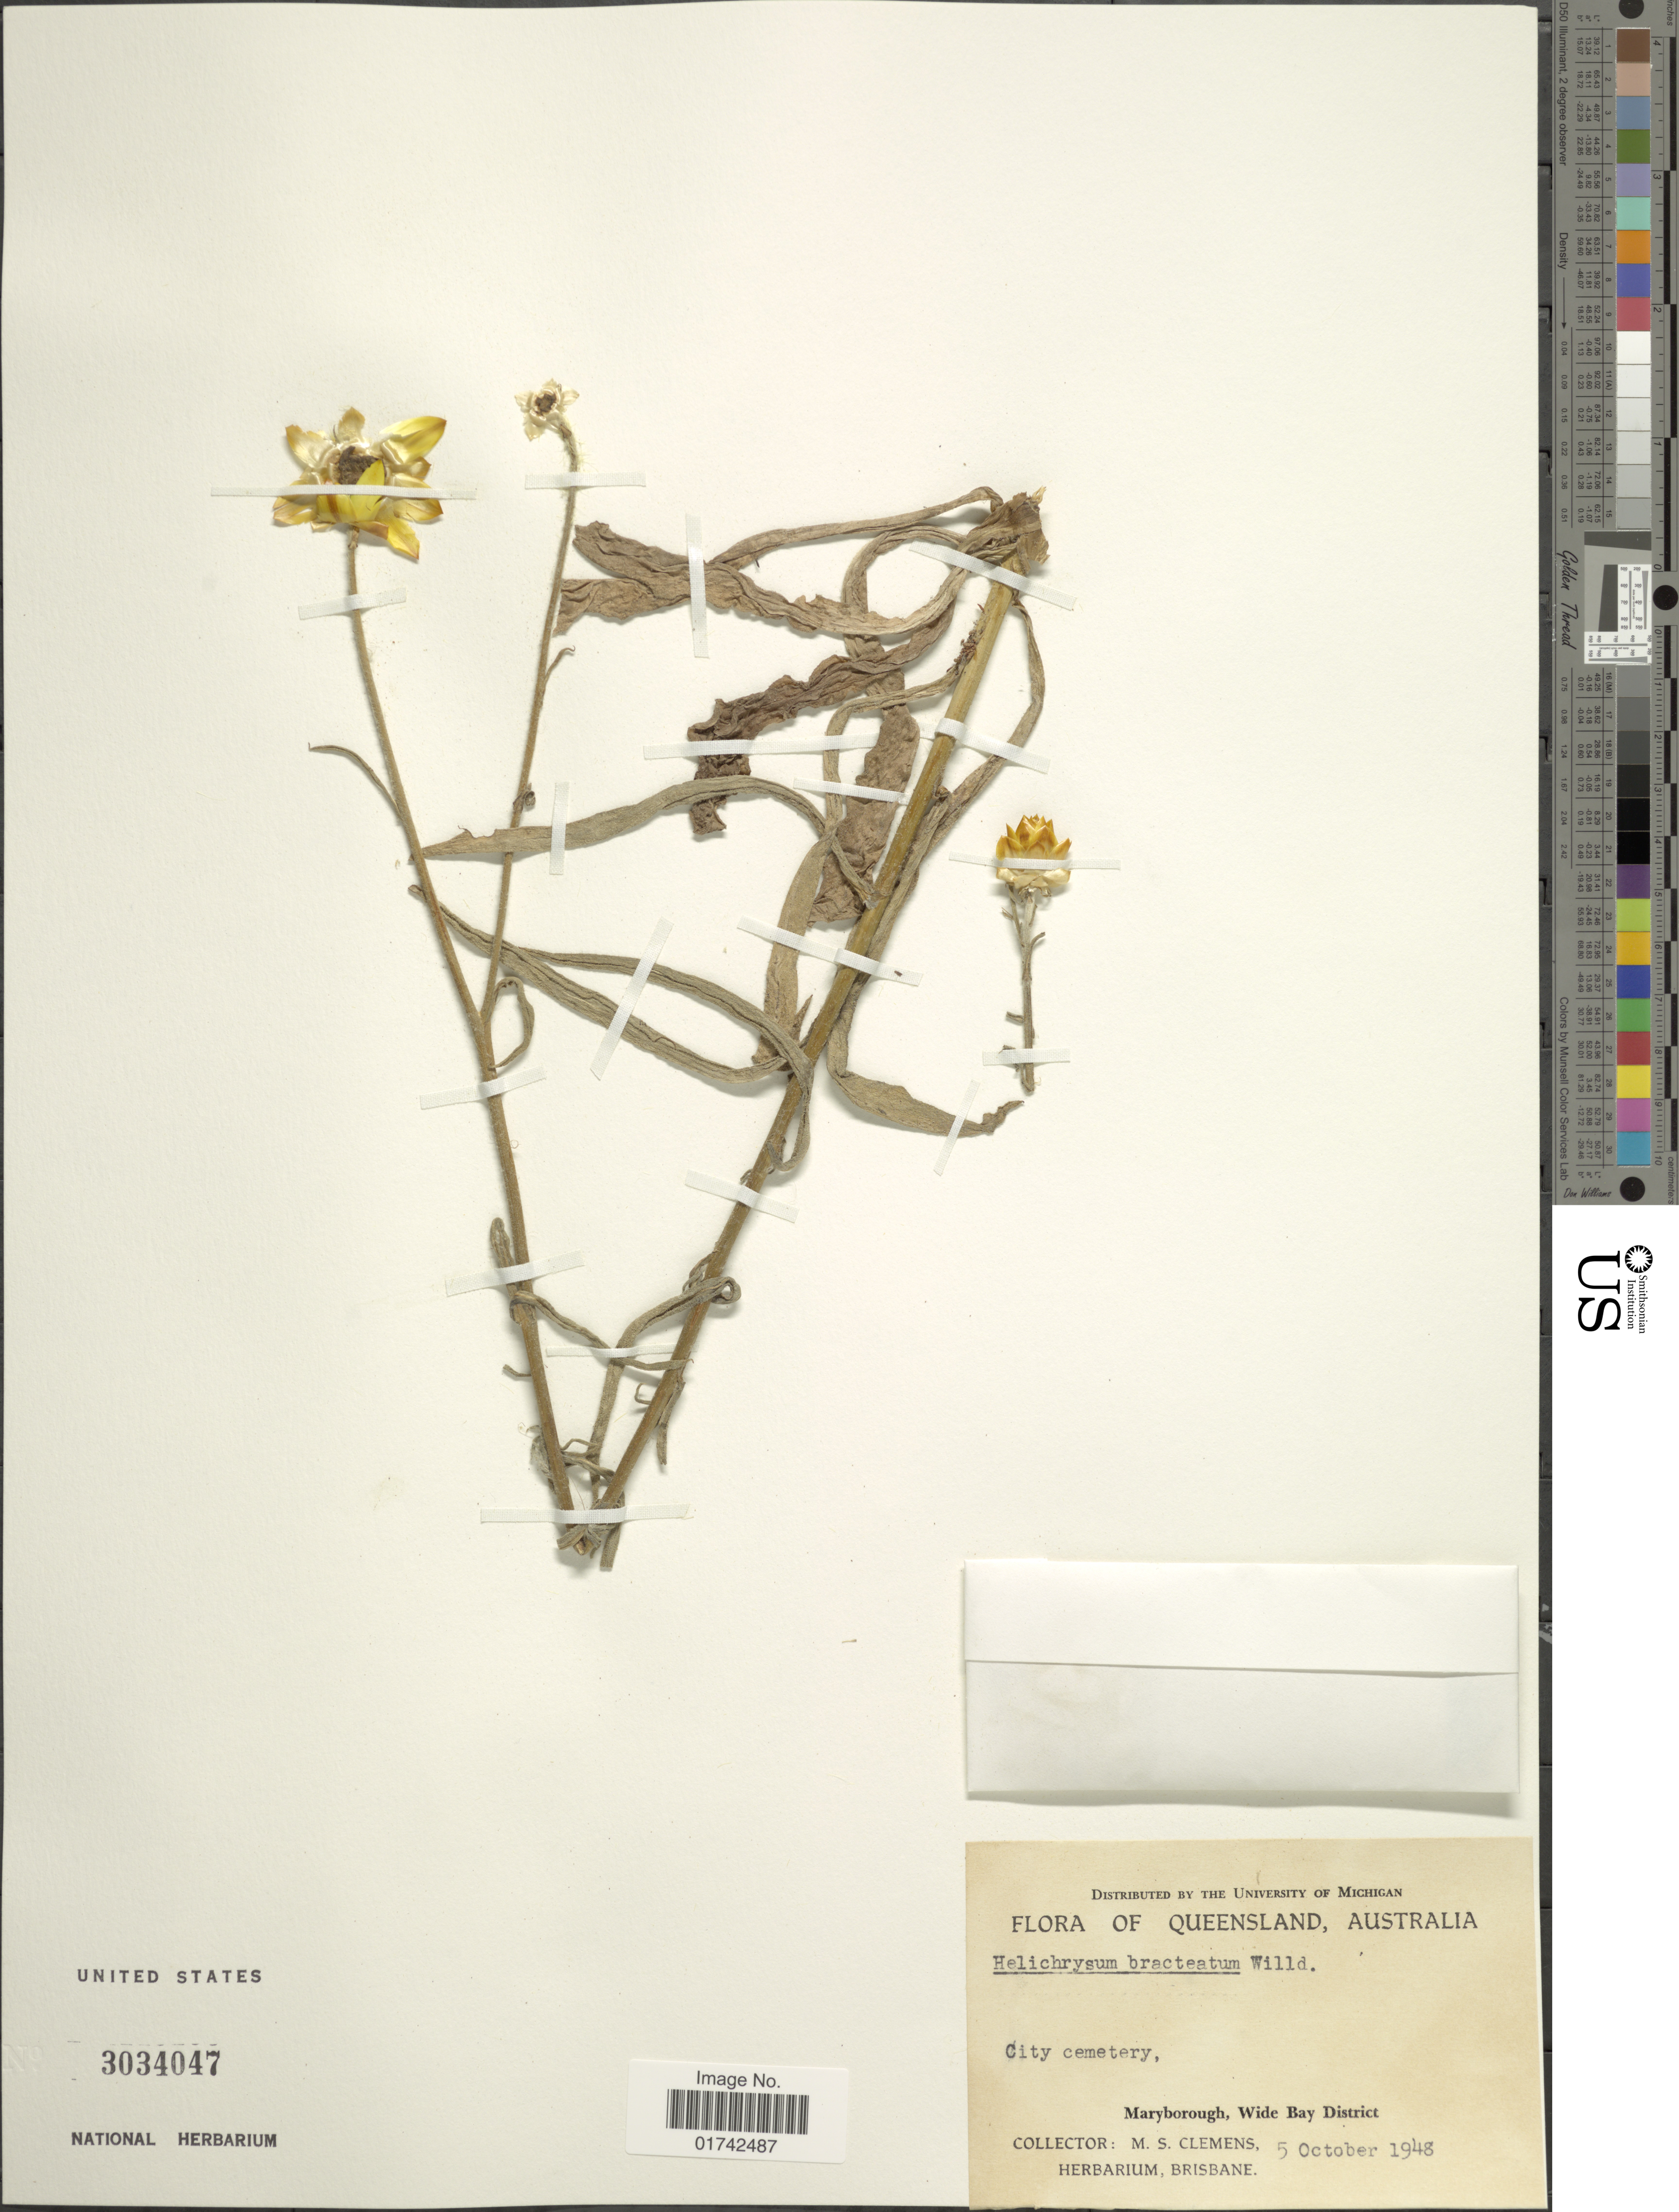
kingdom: Plantae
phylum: Tracheophyta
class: Magnoliopsida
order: Asterales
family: Asteraceae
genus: Helichrysum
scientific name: Helichrysum bracteatum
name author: (Vent.) Haw.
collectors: M. S. Clemens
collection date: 1948-10-05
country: Australia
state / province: Queensland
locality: City cemetery, Maryborough, Wide Bay District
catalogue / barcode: US 3034047